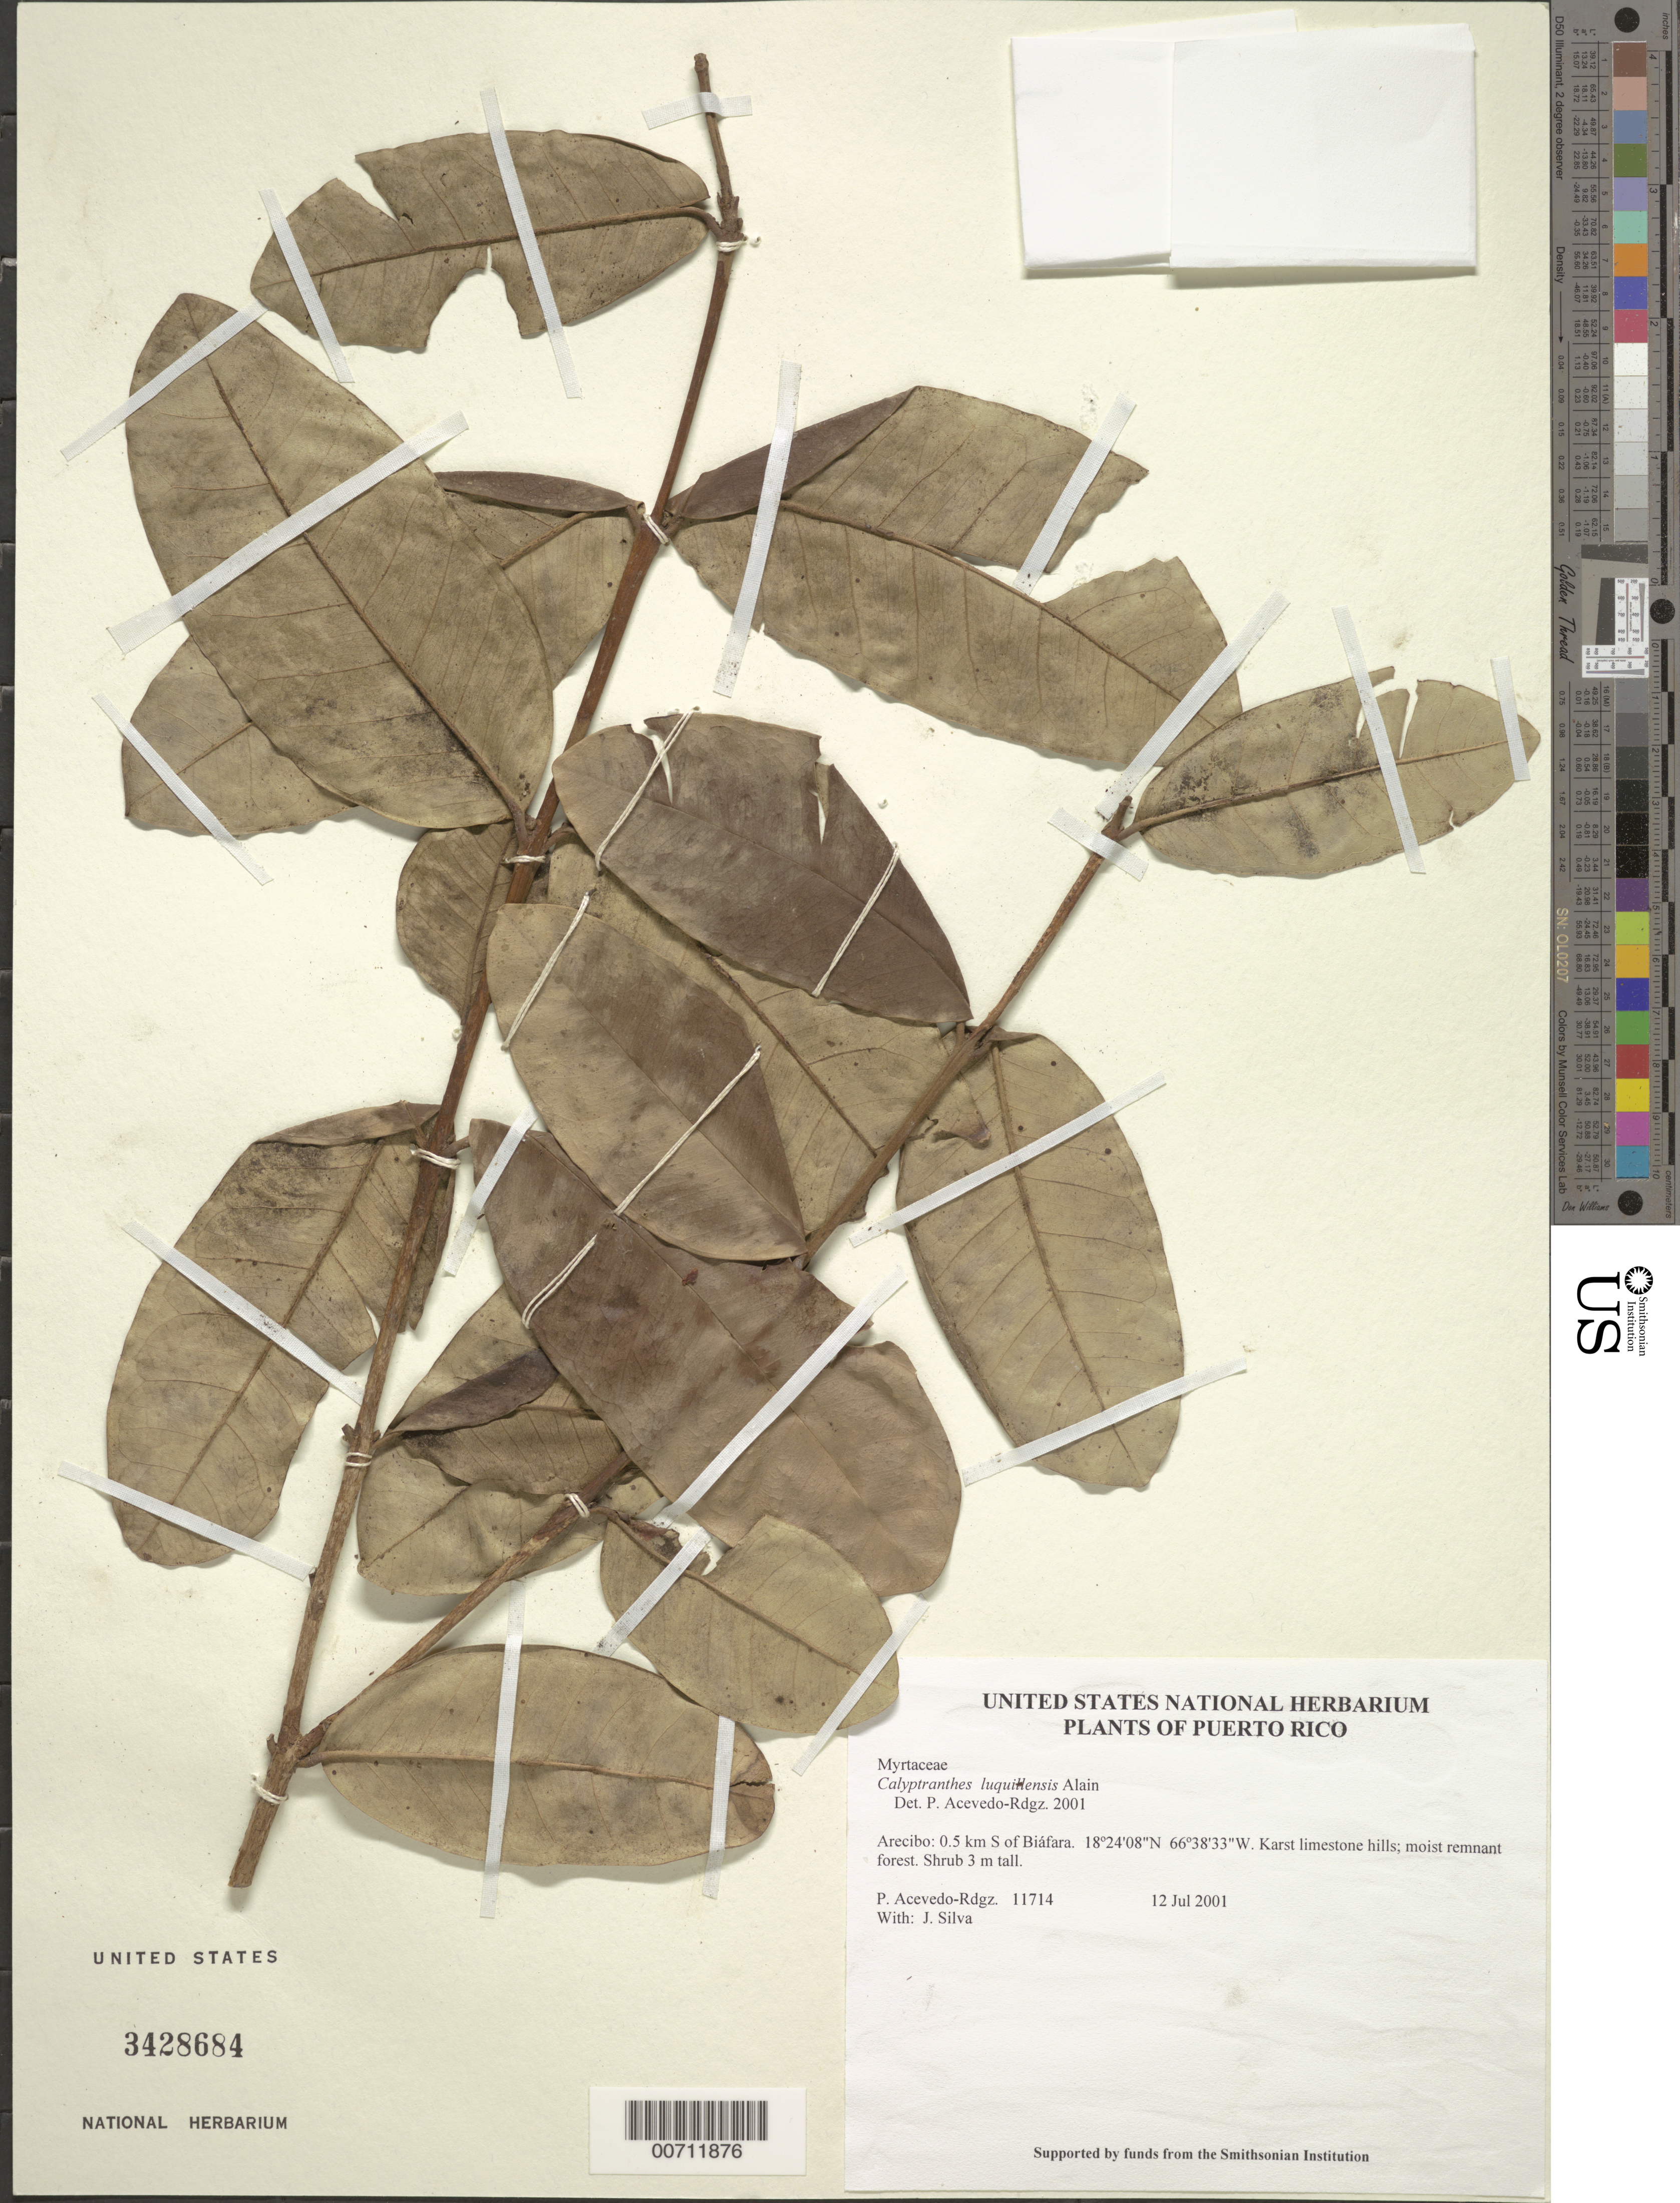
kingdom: Plantae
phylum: Tracheophyta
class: Magnoliopsida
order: Myrtales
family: Myrtaceae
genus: Myrcia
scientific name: Myrcia luquillensis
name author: (Alain) E. Lucas & A.R. Lourenço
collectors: P. Acevedo-Rodr. & J. Silva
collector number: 11714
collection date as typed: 12 Jul 2001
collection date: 2001-07-12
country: Puerto Rico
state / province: Arecibo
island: Puerto Rico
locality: Arecibo: 0.5 km S of Biáfara.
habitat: Karst limestone hills; moist remnant forest.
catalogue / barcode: US 3428684